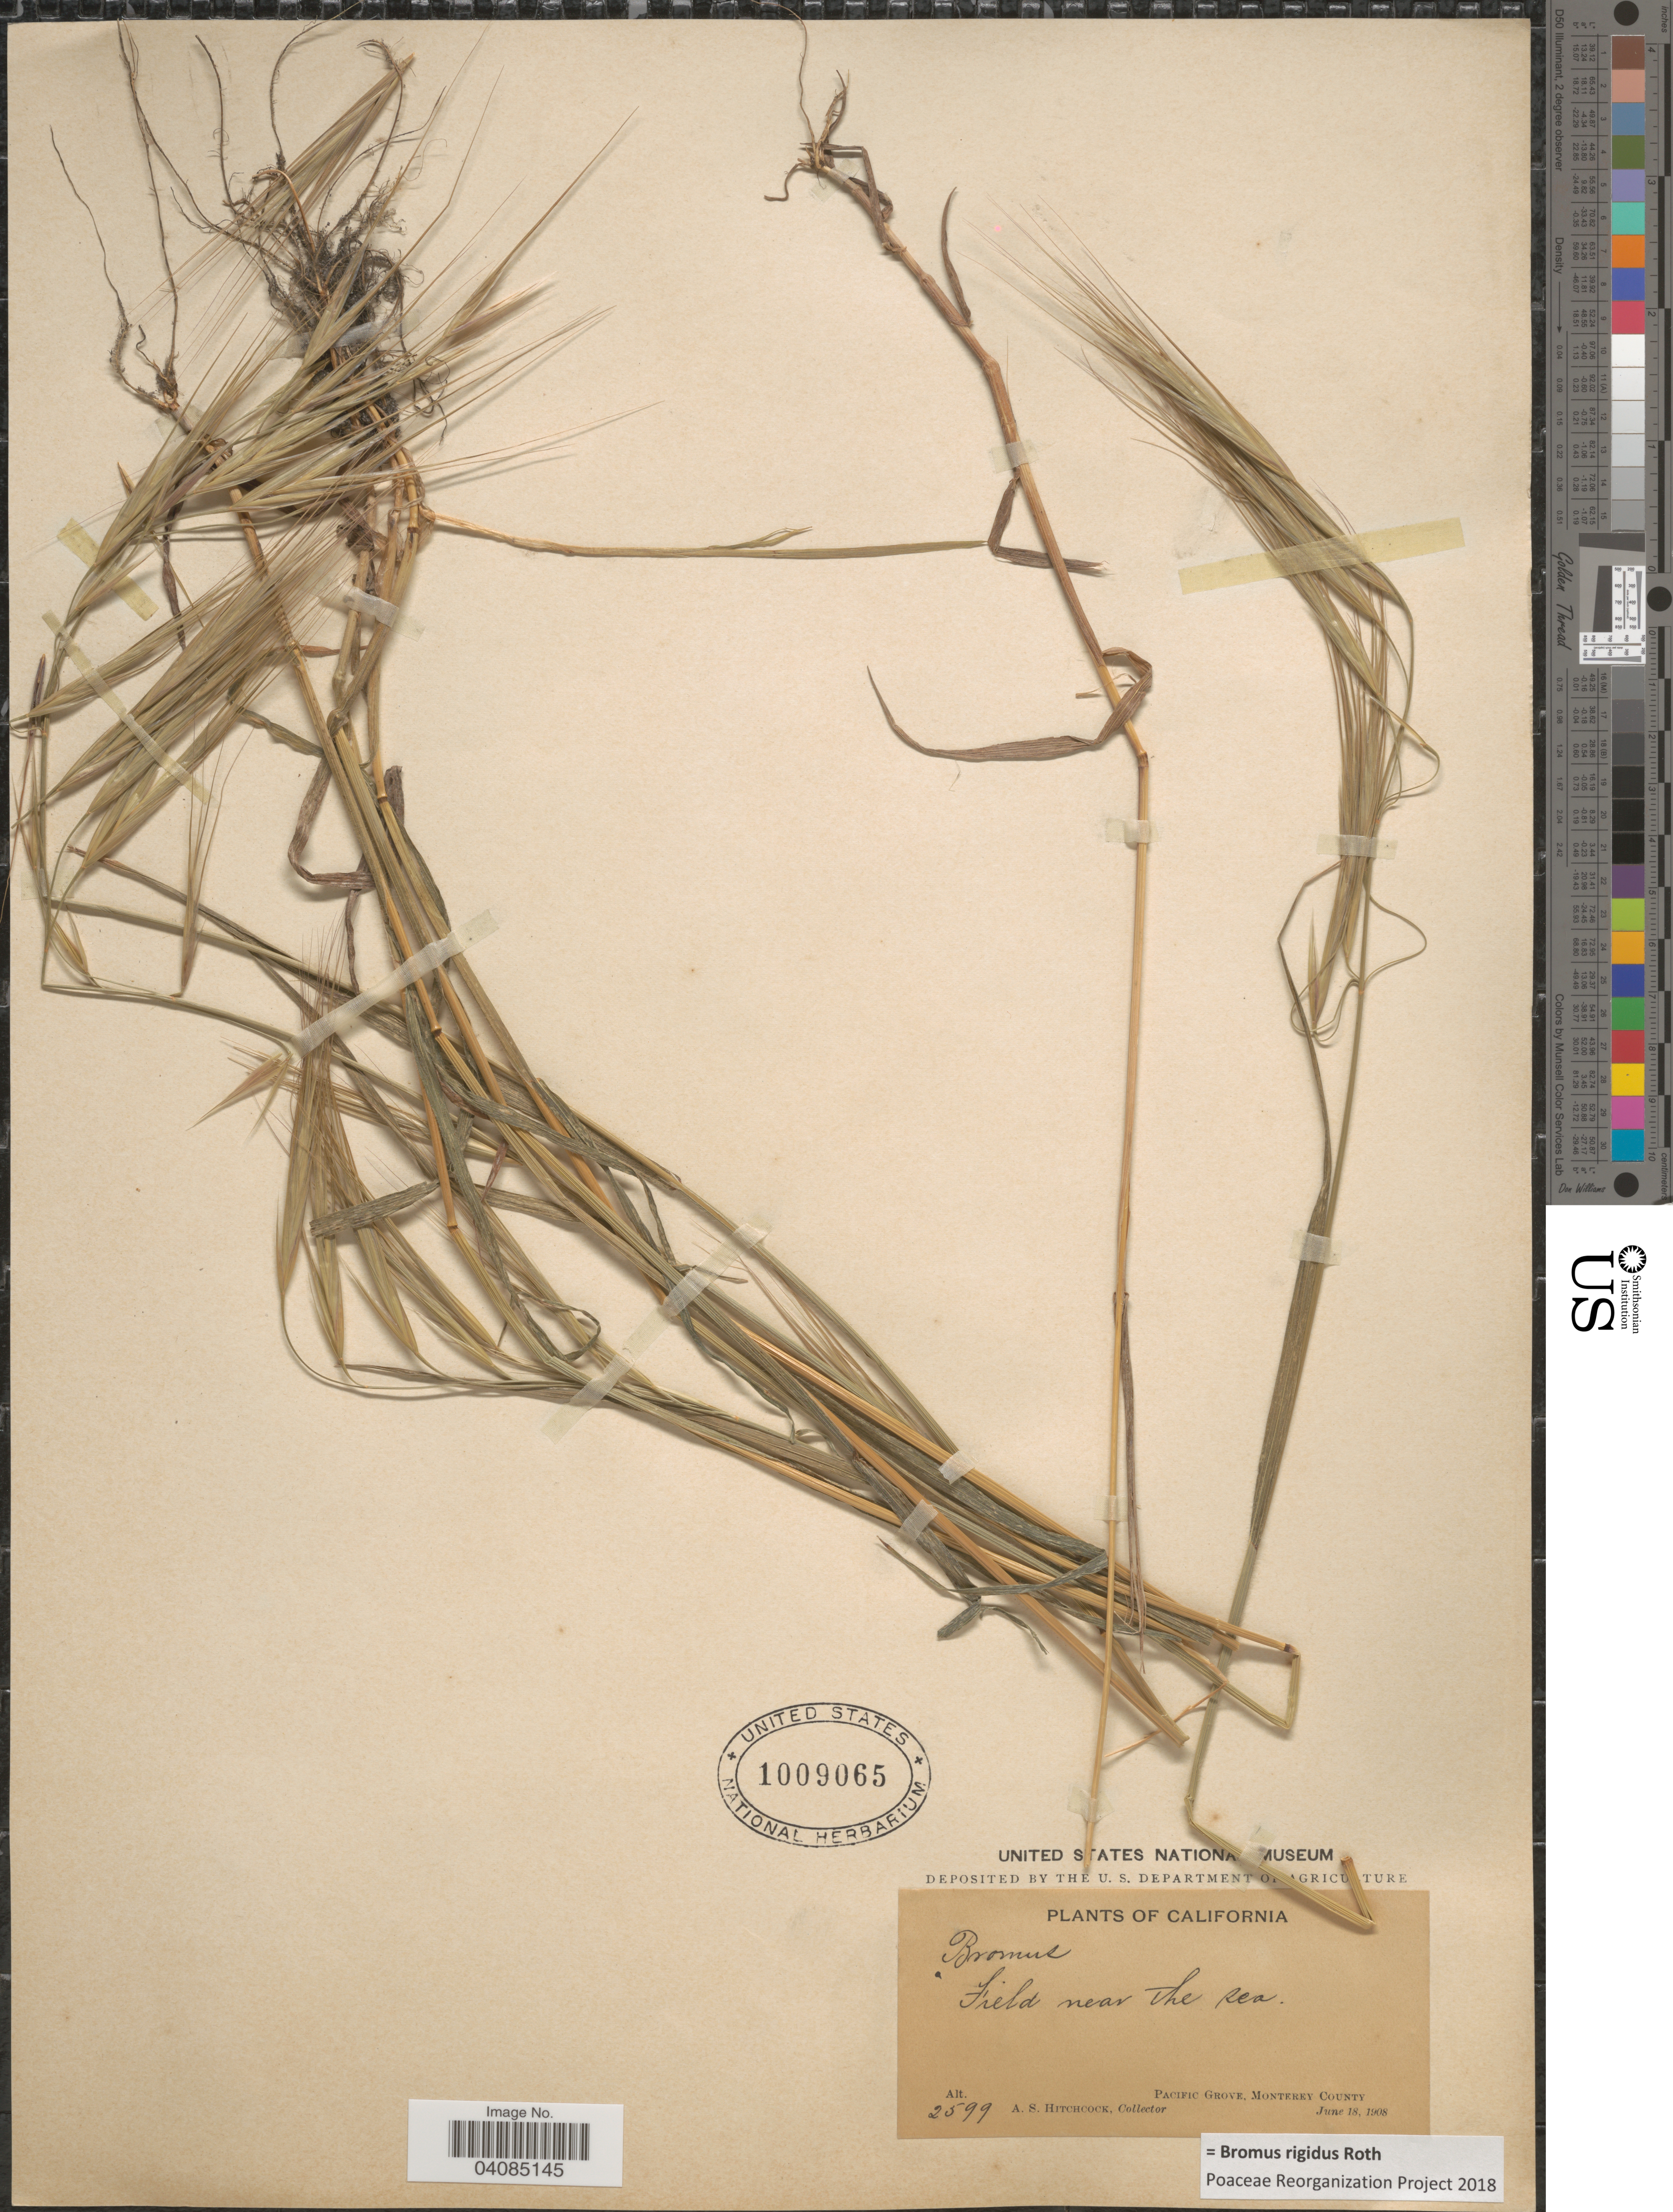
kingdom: Plantae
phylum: Tracheophyta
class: Liliopsida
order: Poales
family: Poaceae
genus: Bromus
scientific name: Bromus rigidus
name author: Roth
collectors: A. S. Hitchcock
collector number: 2599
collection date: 1908-06-18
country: United States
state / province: California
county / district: Monterey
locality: Field near the sea. Pacific Grove, Monterey County.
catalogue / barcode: US 1009065